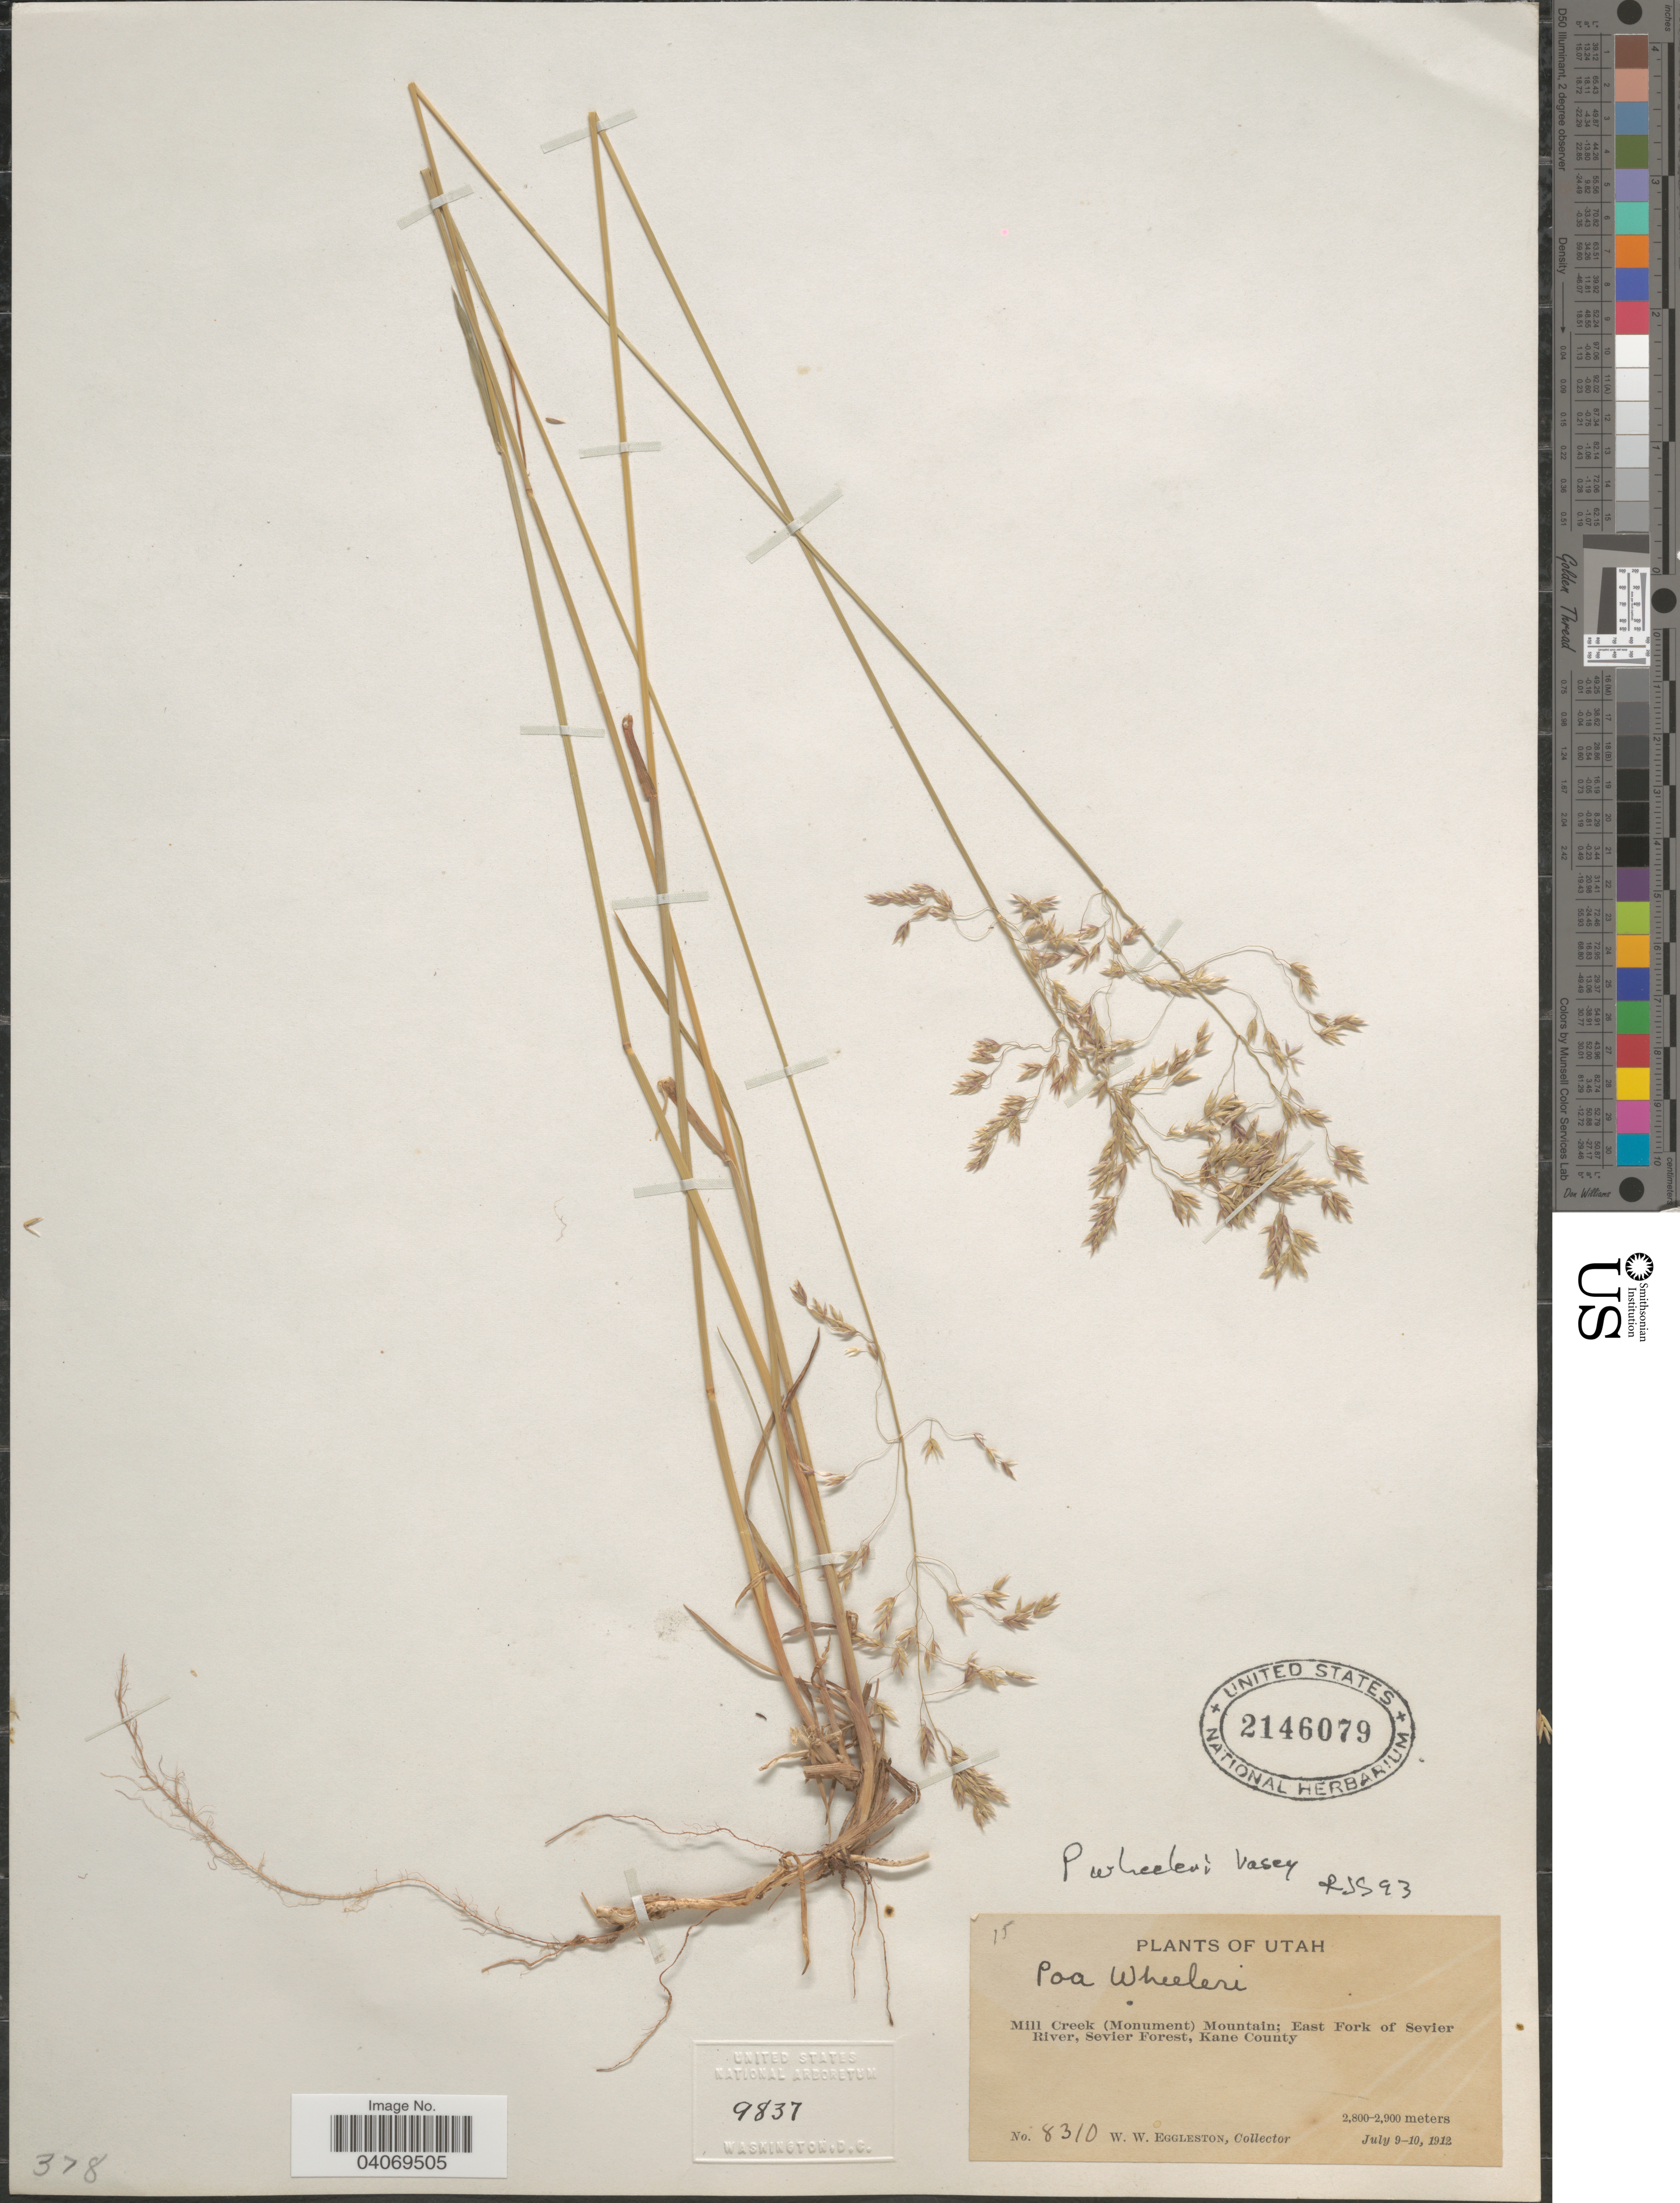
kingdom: Plantae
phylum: Tracheophyta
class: Liliopsida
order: Poales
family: Poaceae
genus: Poa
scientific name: Poa wheeleri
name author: Vasey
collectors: W. W. Eggleston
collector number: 8310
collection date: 1912-07-09/1912-07-10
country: United States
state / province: Utah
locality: Mill Creek (Monument) Mountain; East Fork of Sevier River, Sevier Forest, Kane County.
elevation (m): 2800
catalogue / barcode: US 2146079